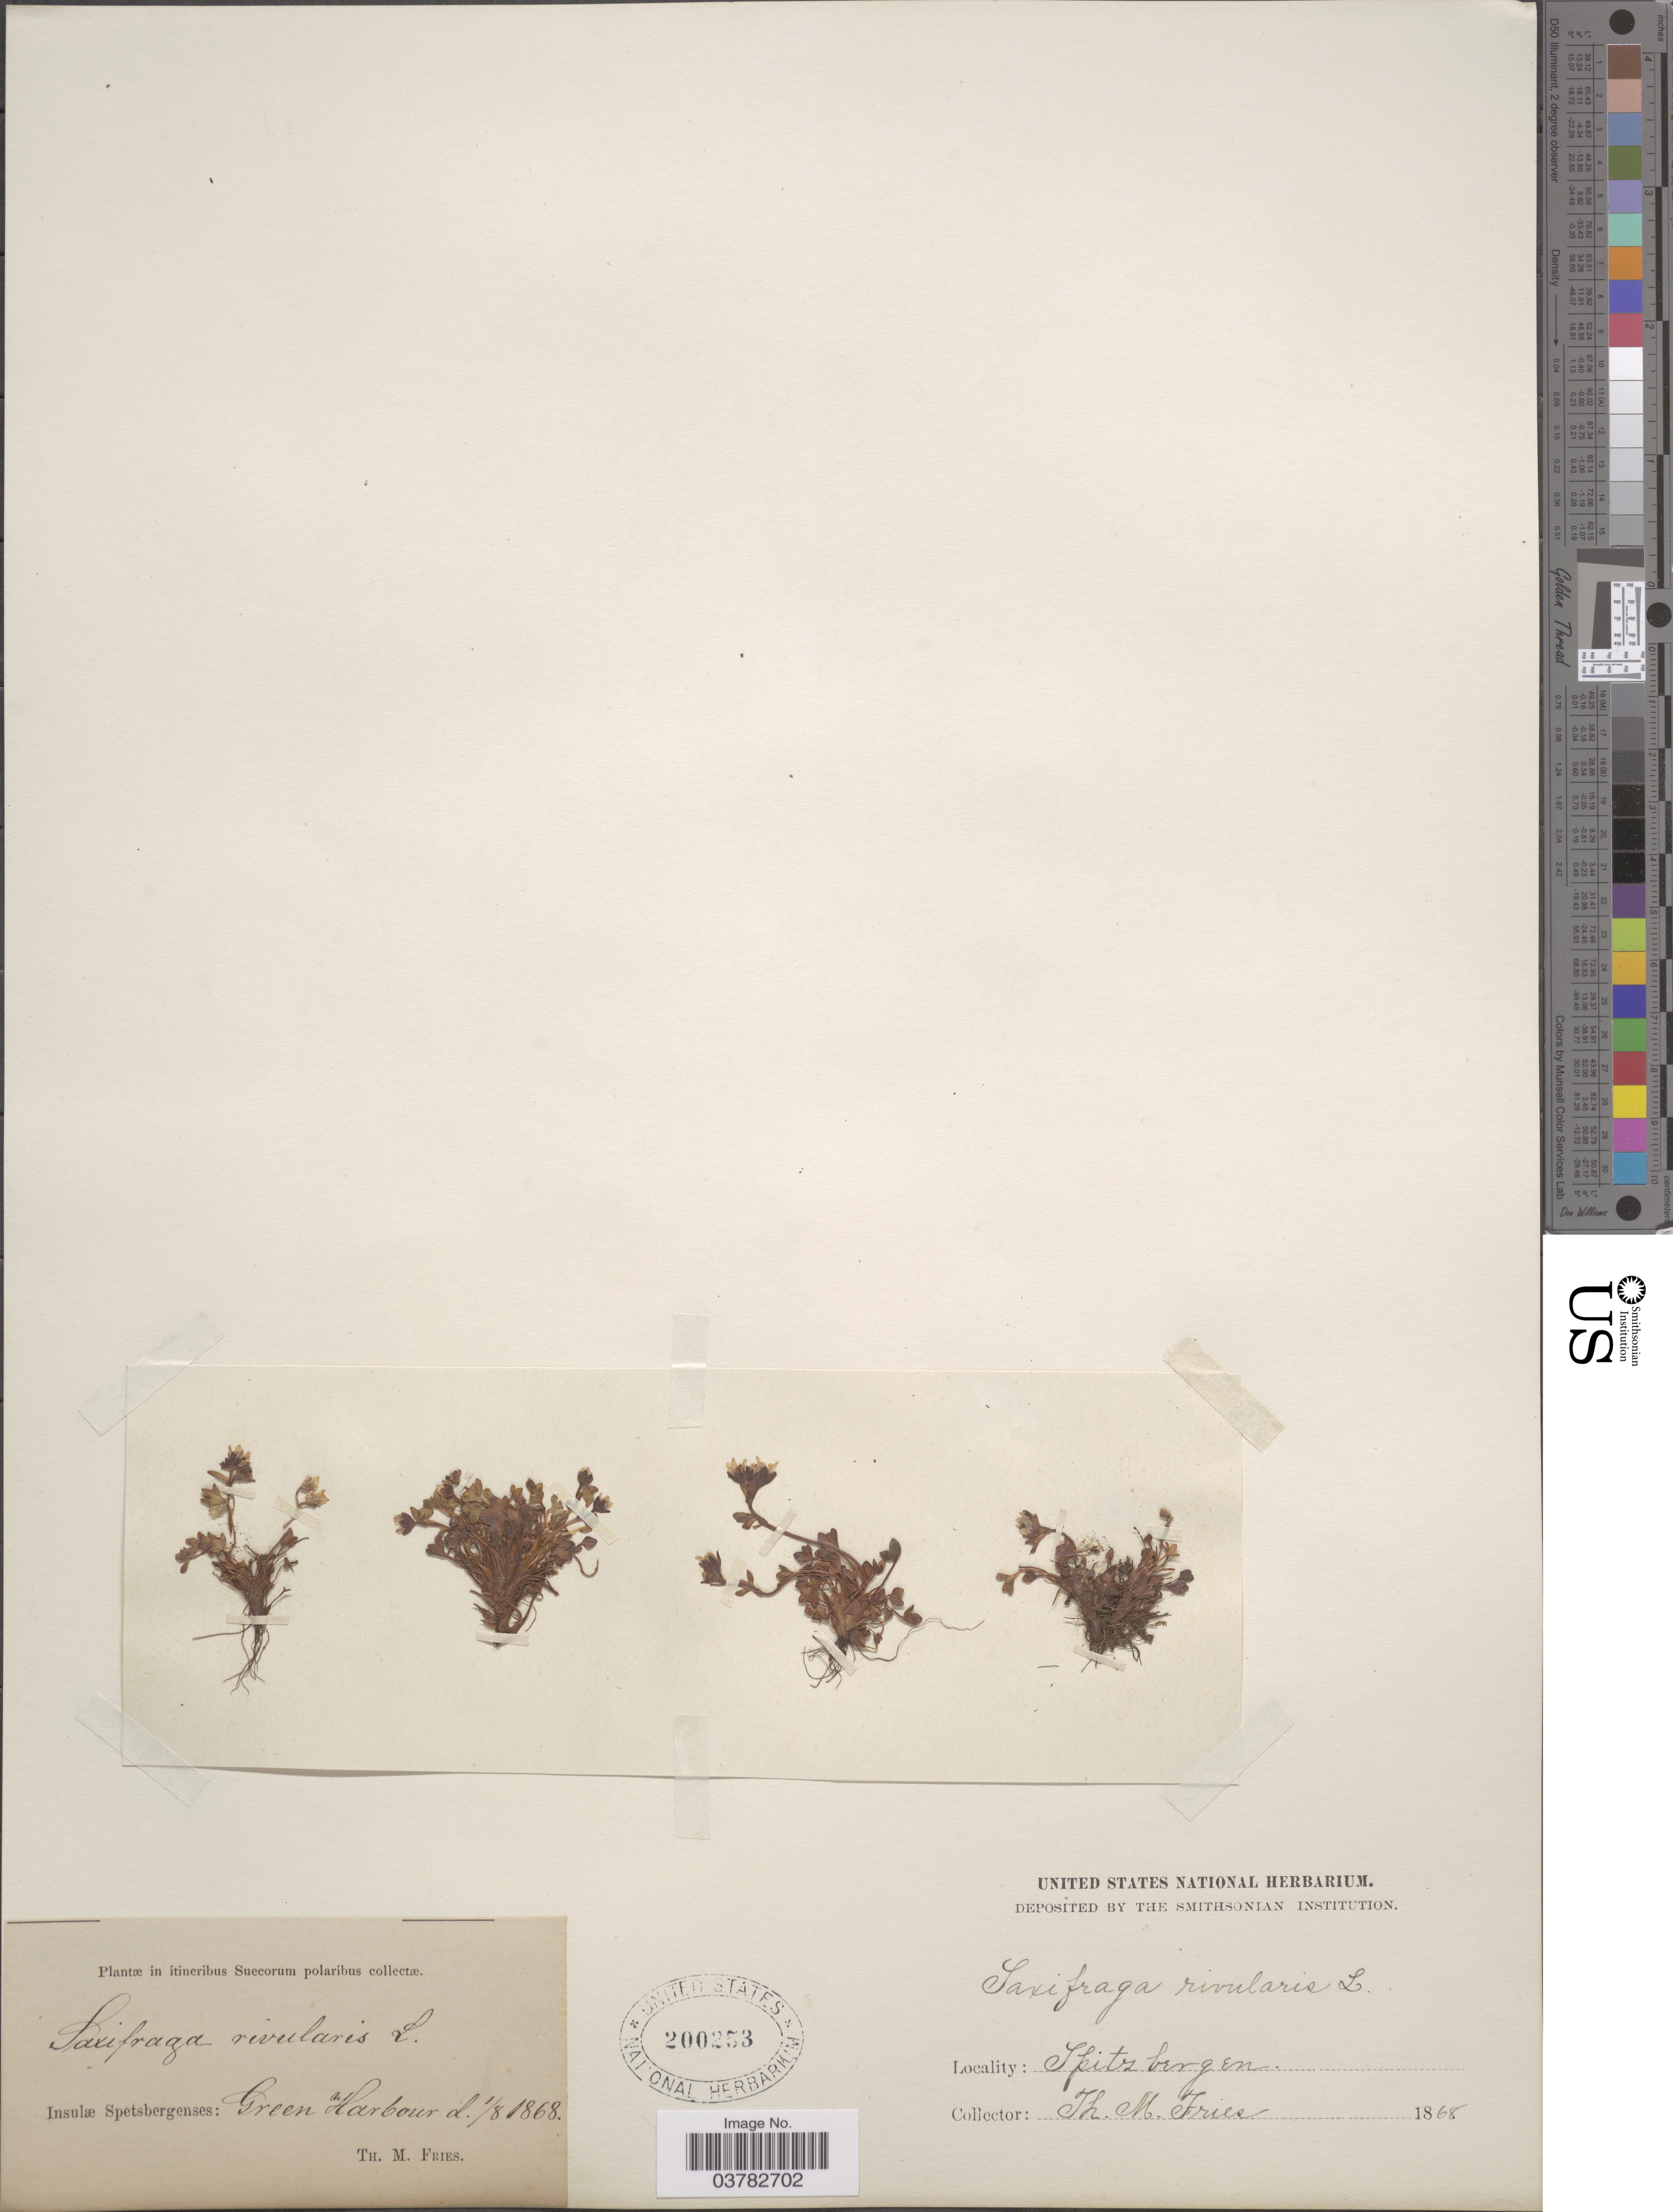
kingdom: Plantae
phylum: Tracheophyta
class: Magnoliopsida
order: Saxifragales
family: Saxifragaceae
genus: Saxifraga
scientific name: Saxifraga rivularis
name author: L.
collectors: T. Fries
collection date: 1868-08-01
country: Norway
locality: Itineribus Suecorum polaribus. Insulæ Spetsbergenses: Green Harbour I.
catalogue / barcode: US 200253